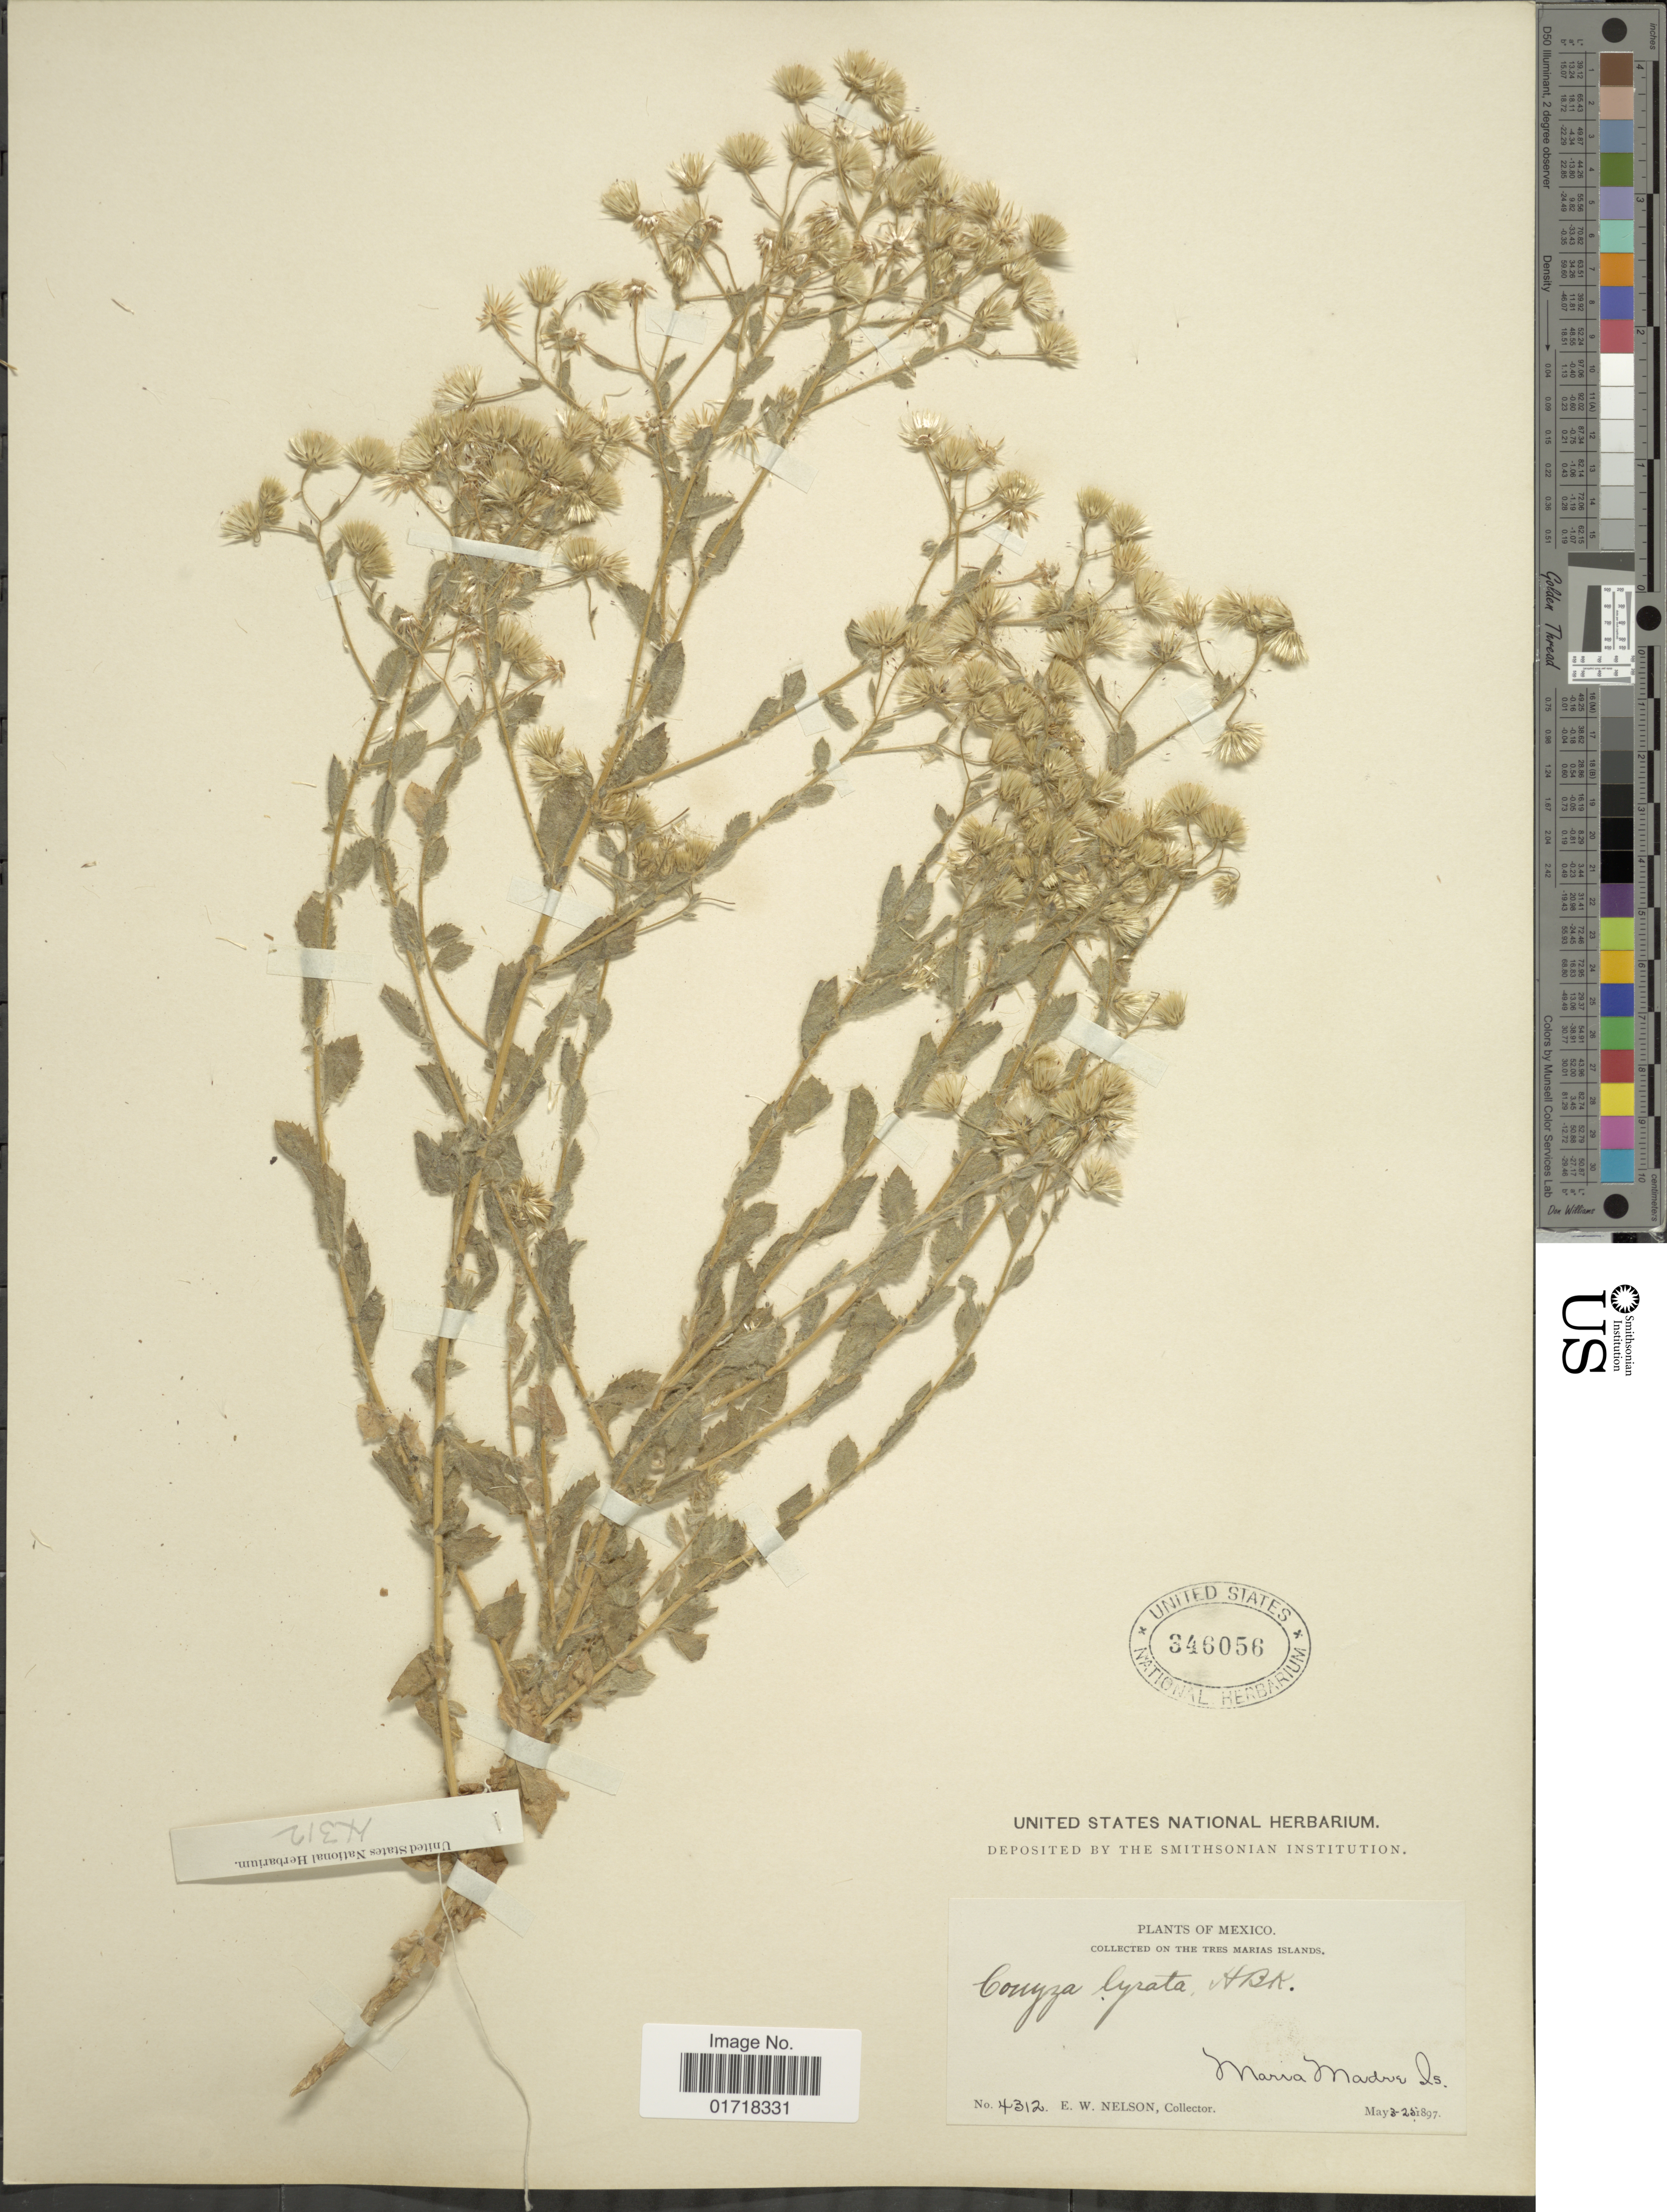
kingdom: Plantae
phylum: Tracheophyta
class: Magnoliopsida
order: Asterales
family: Asteraceae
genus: Pseudoconyza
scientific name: Pseudoconyza lyrata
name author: (Kunth) Cuatrec.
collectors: E. W. Nelson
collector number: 4312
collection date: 1897-05-03/1897-05-25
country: Mexico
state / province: Nayarit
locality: On the Marias Islands, Maria Madre Is.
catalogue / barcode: US 246056